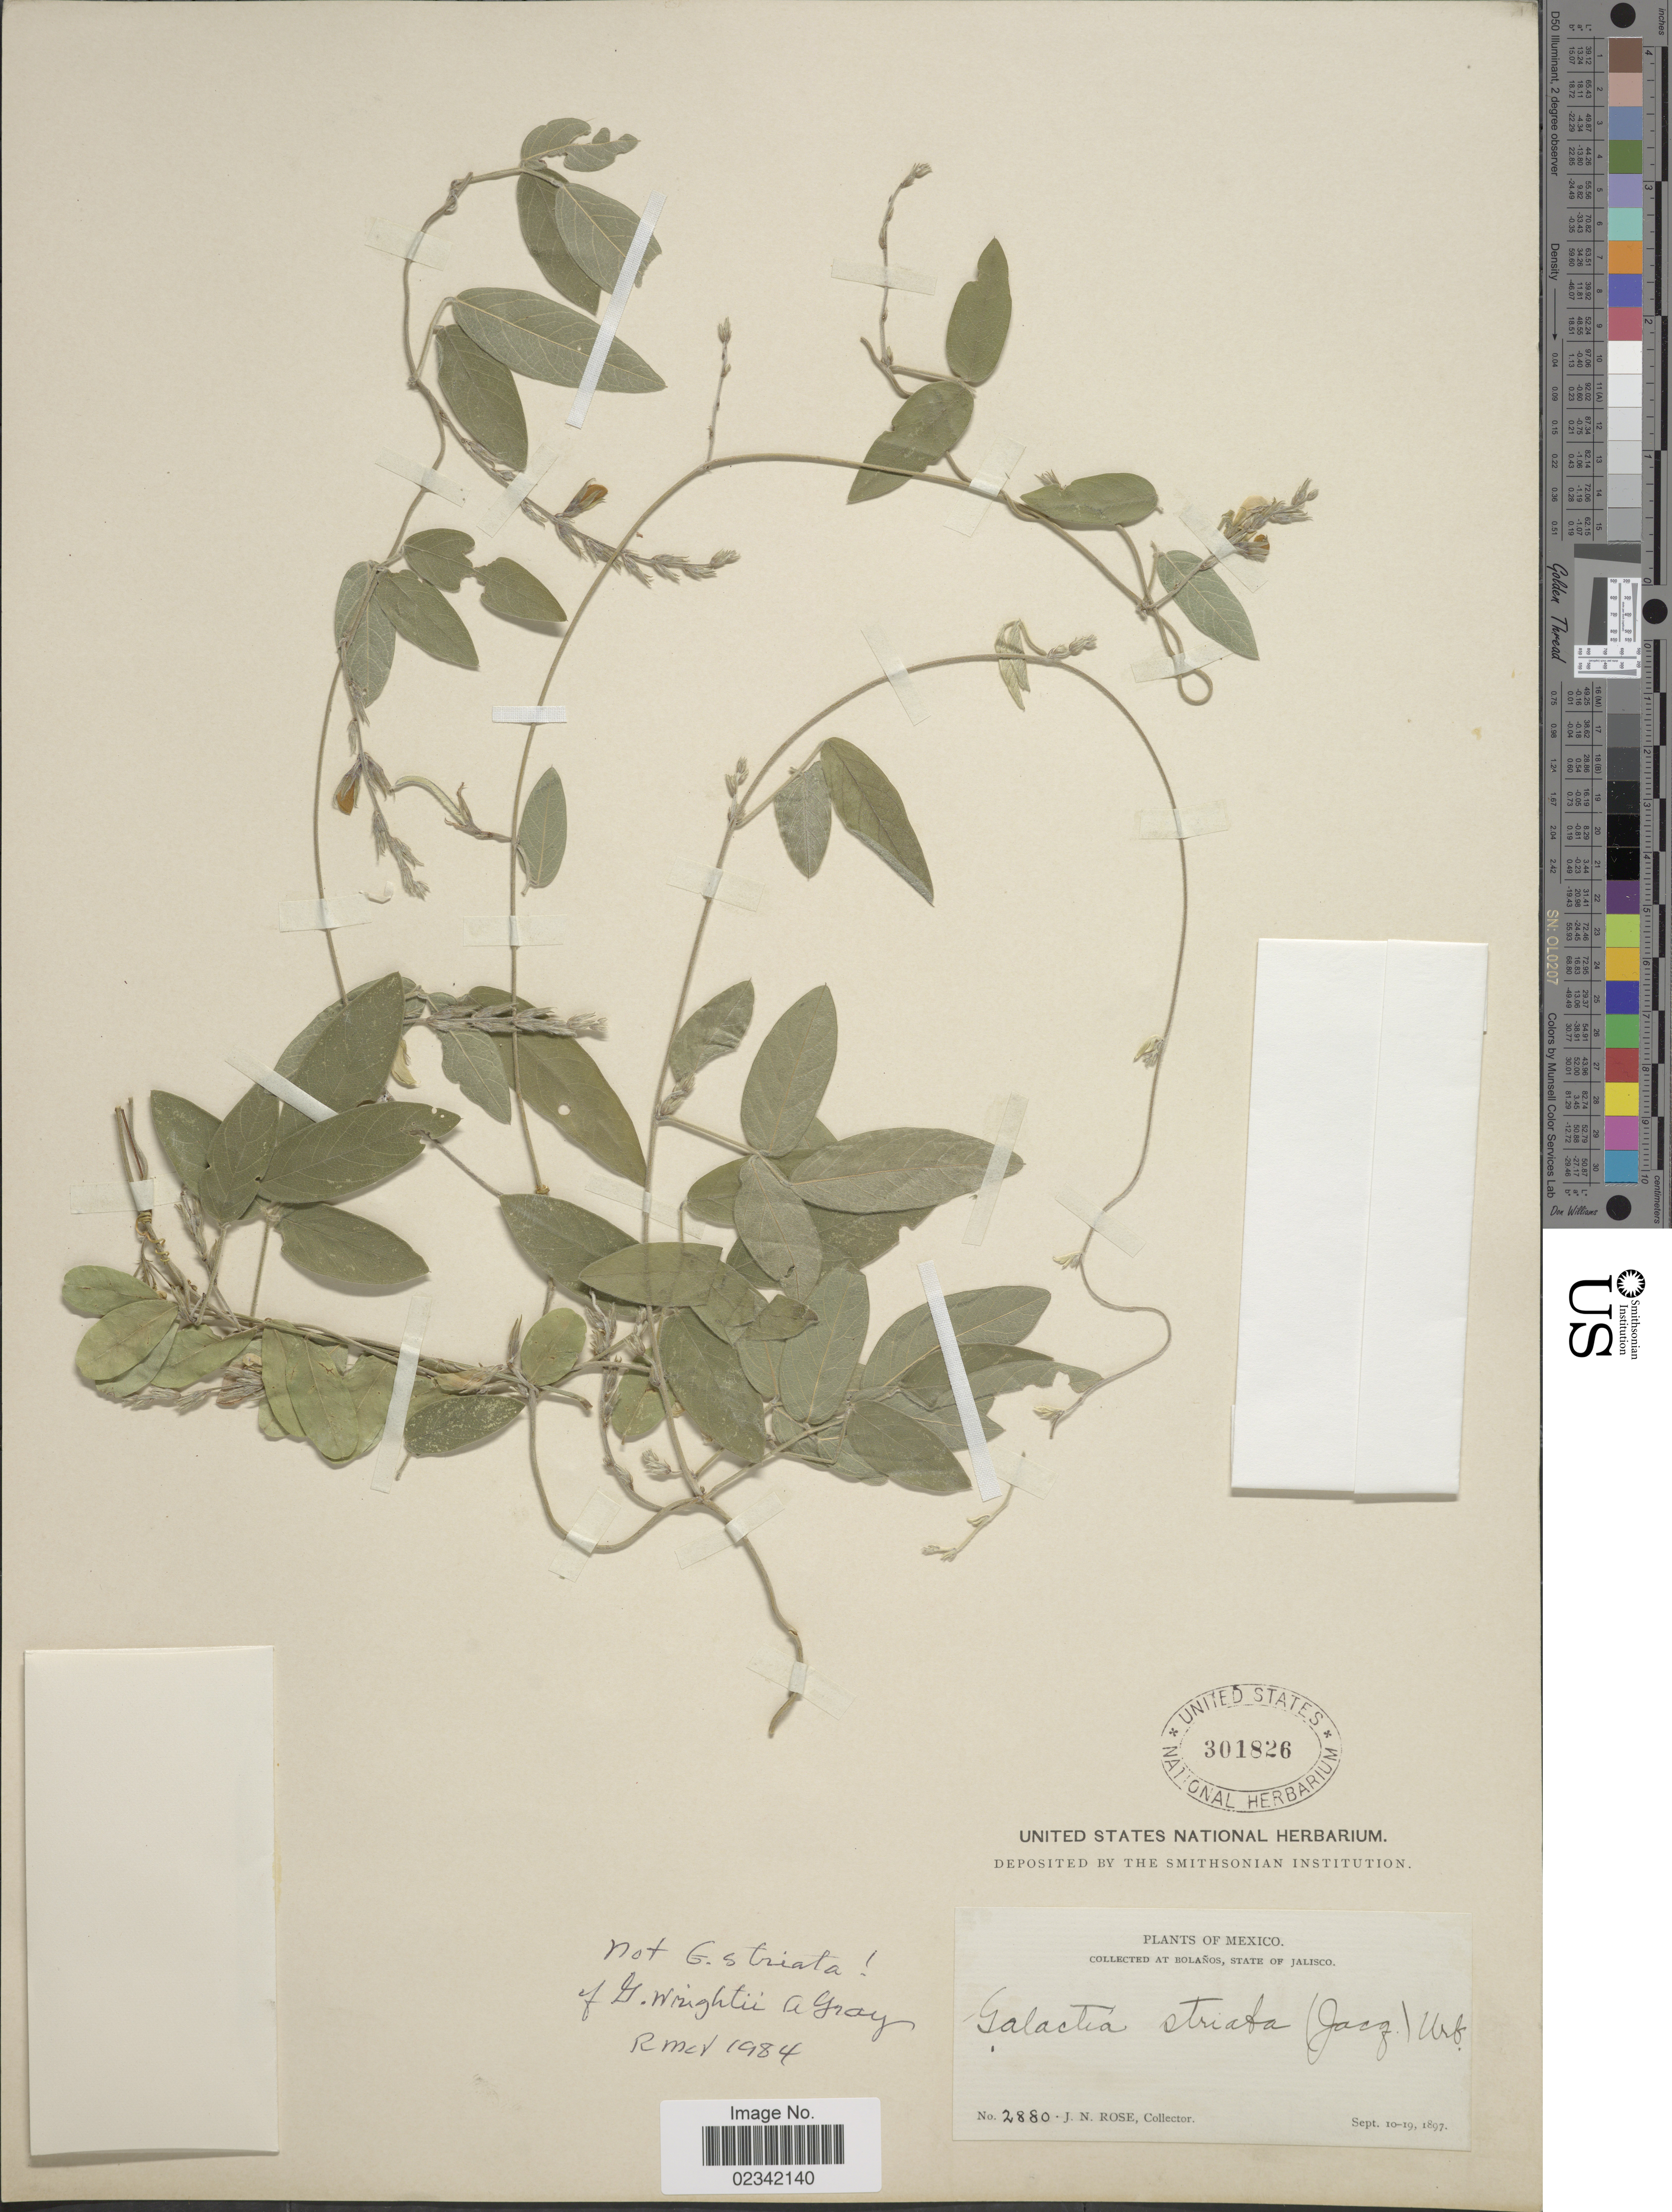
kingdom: Plantae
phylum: Tracheophyta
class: Magnoliopsida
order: Fabales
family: Fabaceae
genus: Galactia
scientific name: Galactia wrightii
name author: A. Gray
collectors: J. N. Rose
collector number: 2880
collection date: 1897-09-10/1897-09-19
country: Mexico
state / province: Jalisco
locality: At Bolanos, State of Jalisco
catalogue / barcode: US 301826